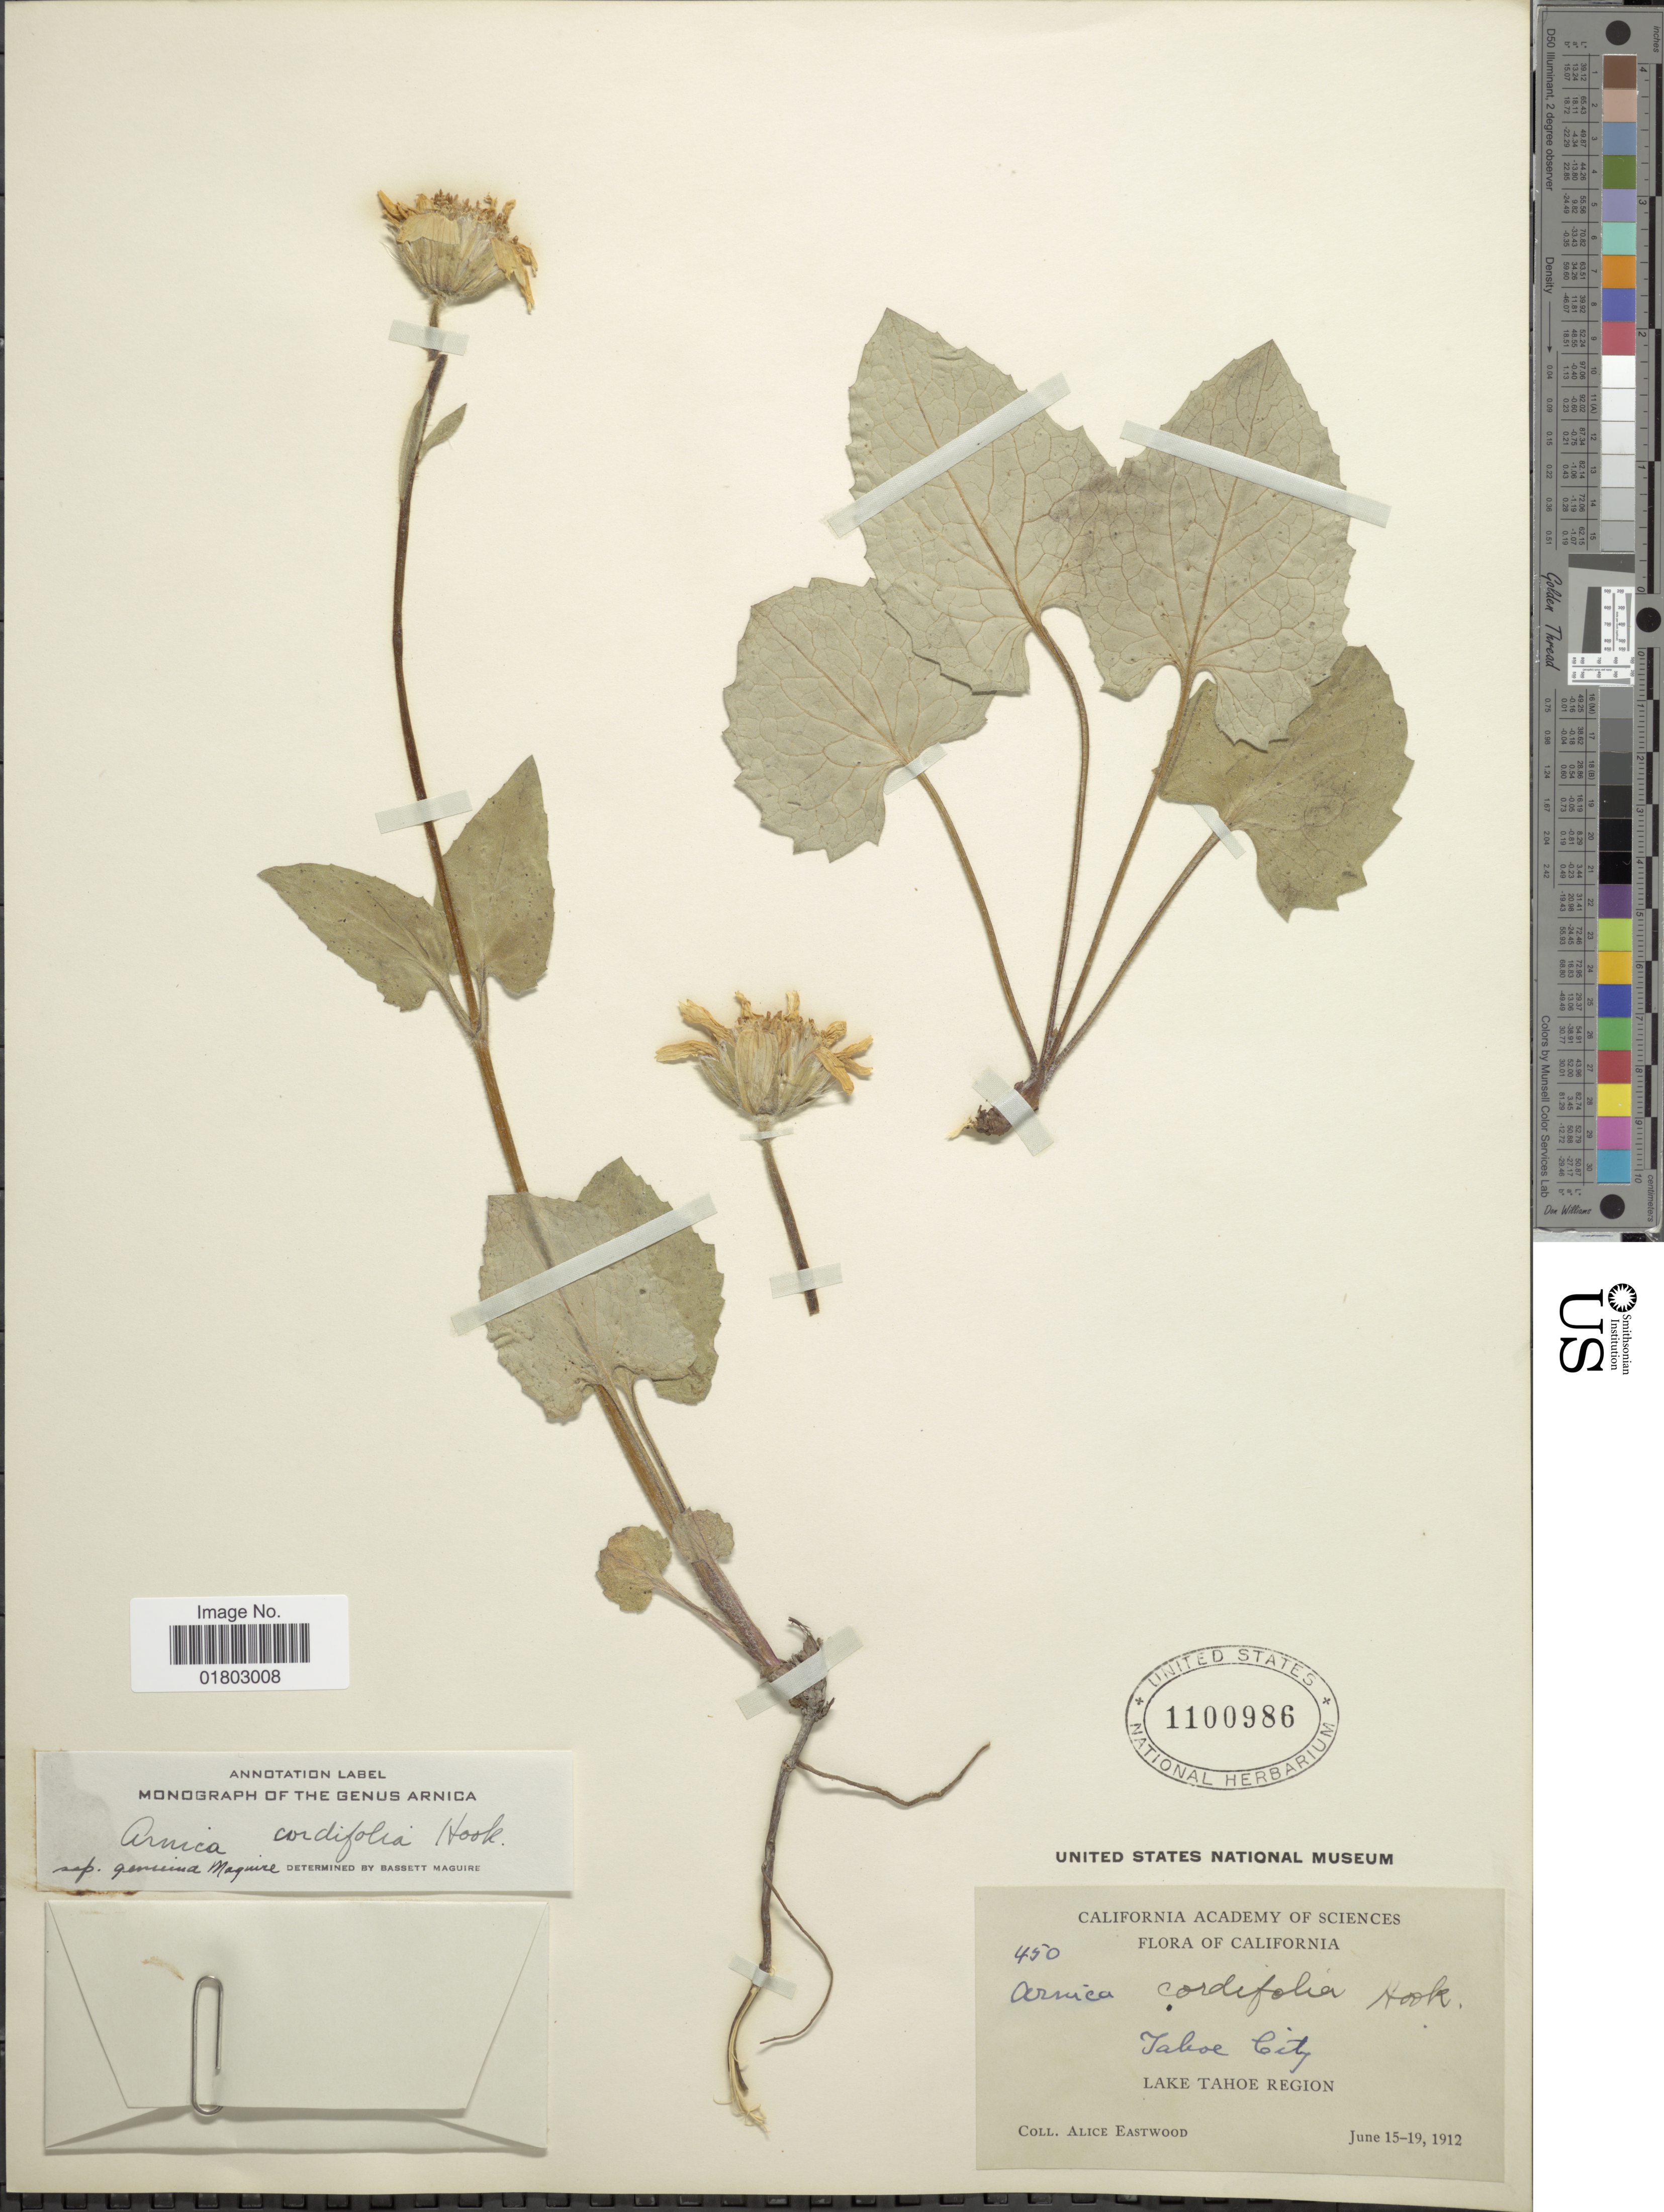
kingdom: Plantae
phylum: Tracheophyta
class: Magnoliopsida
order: Asterales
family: Asteraceae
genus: Arnica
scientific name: Arnica cordifolia subsp. genuina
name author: Maguire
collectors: A. Eastwood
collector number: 450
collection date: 1912-06-15/1912-06-19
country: United States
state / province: California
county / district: Placer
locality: Tahoe City, Lake Tahoe Region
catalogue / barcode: US 1100986